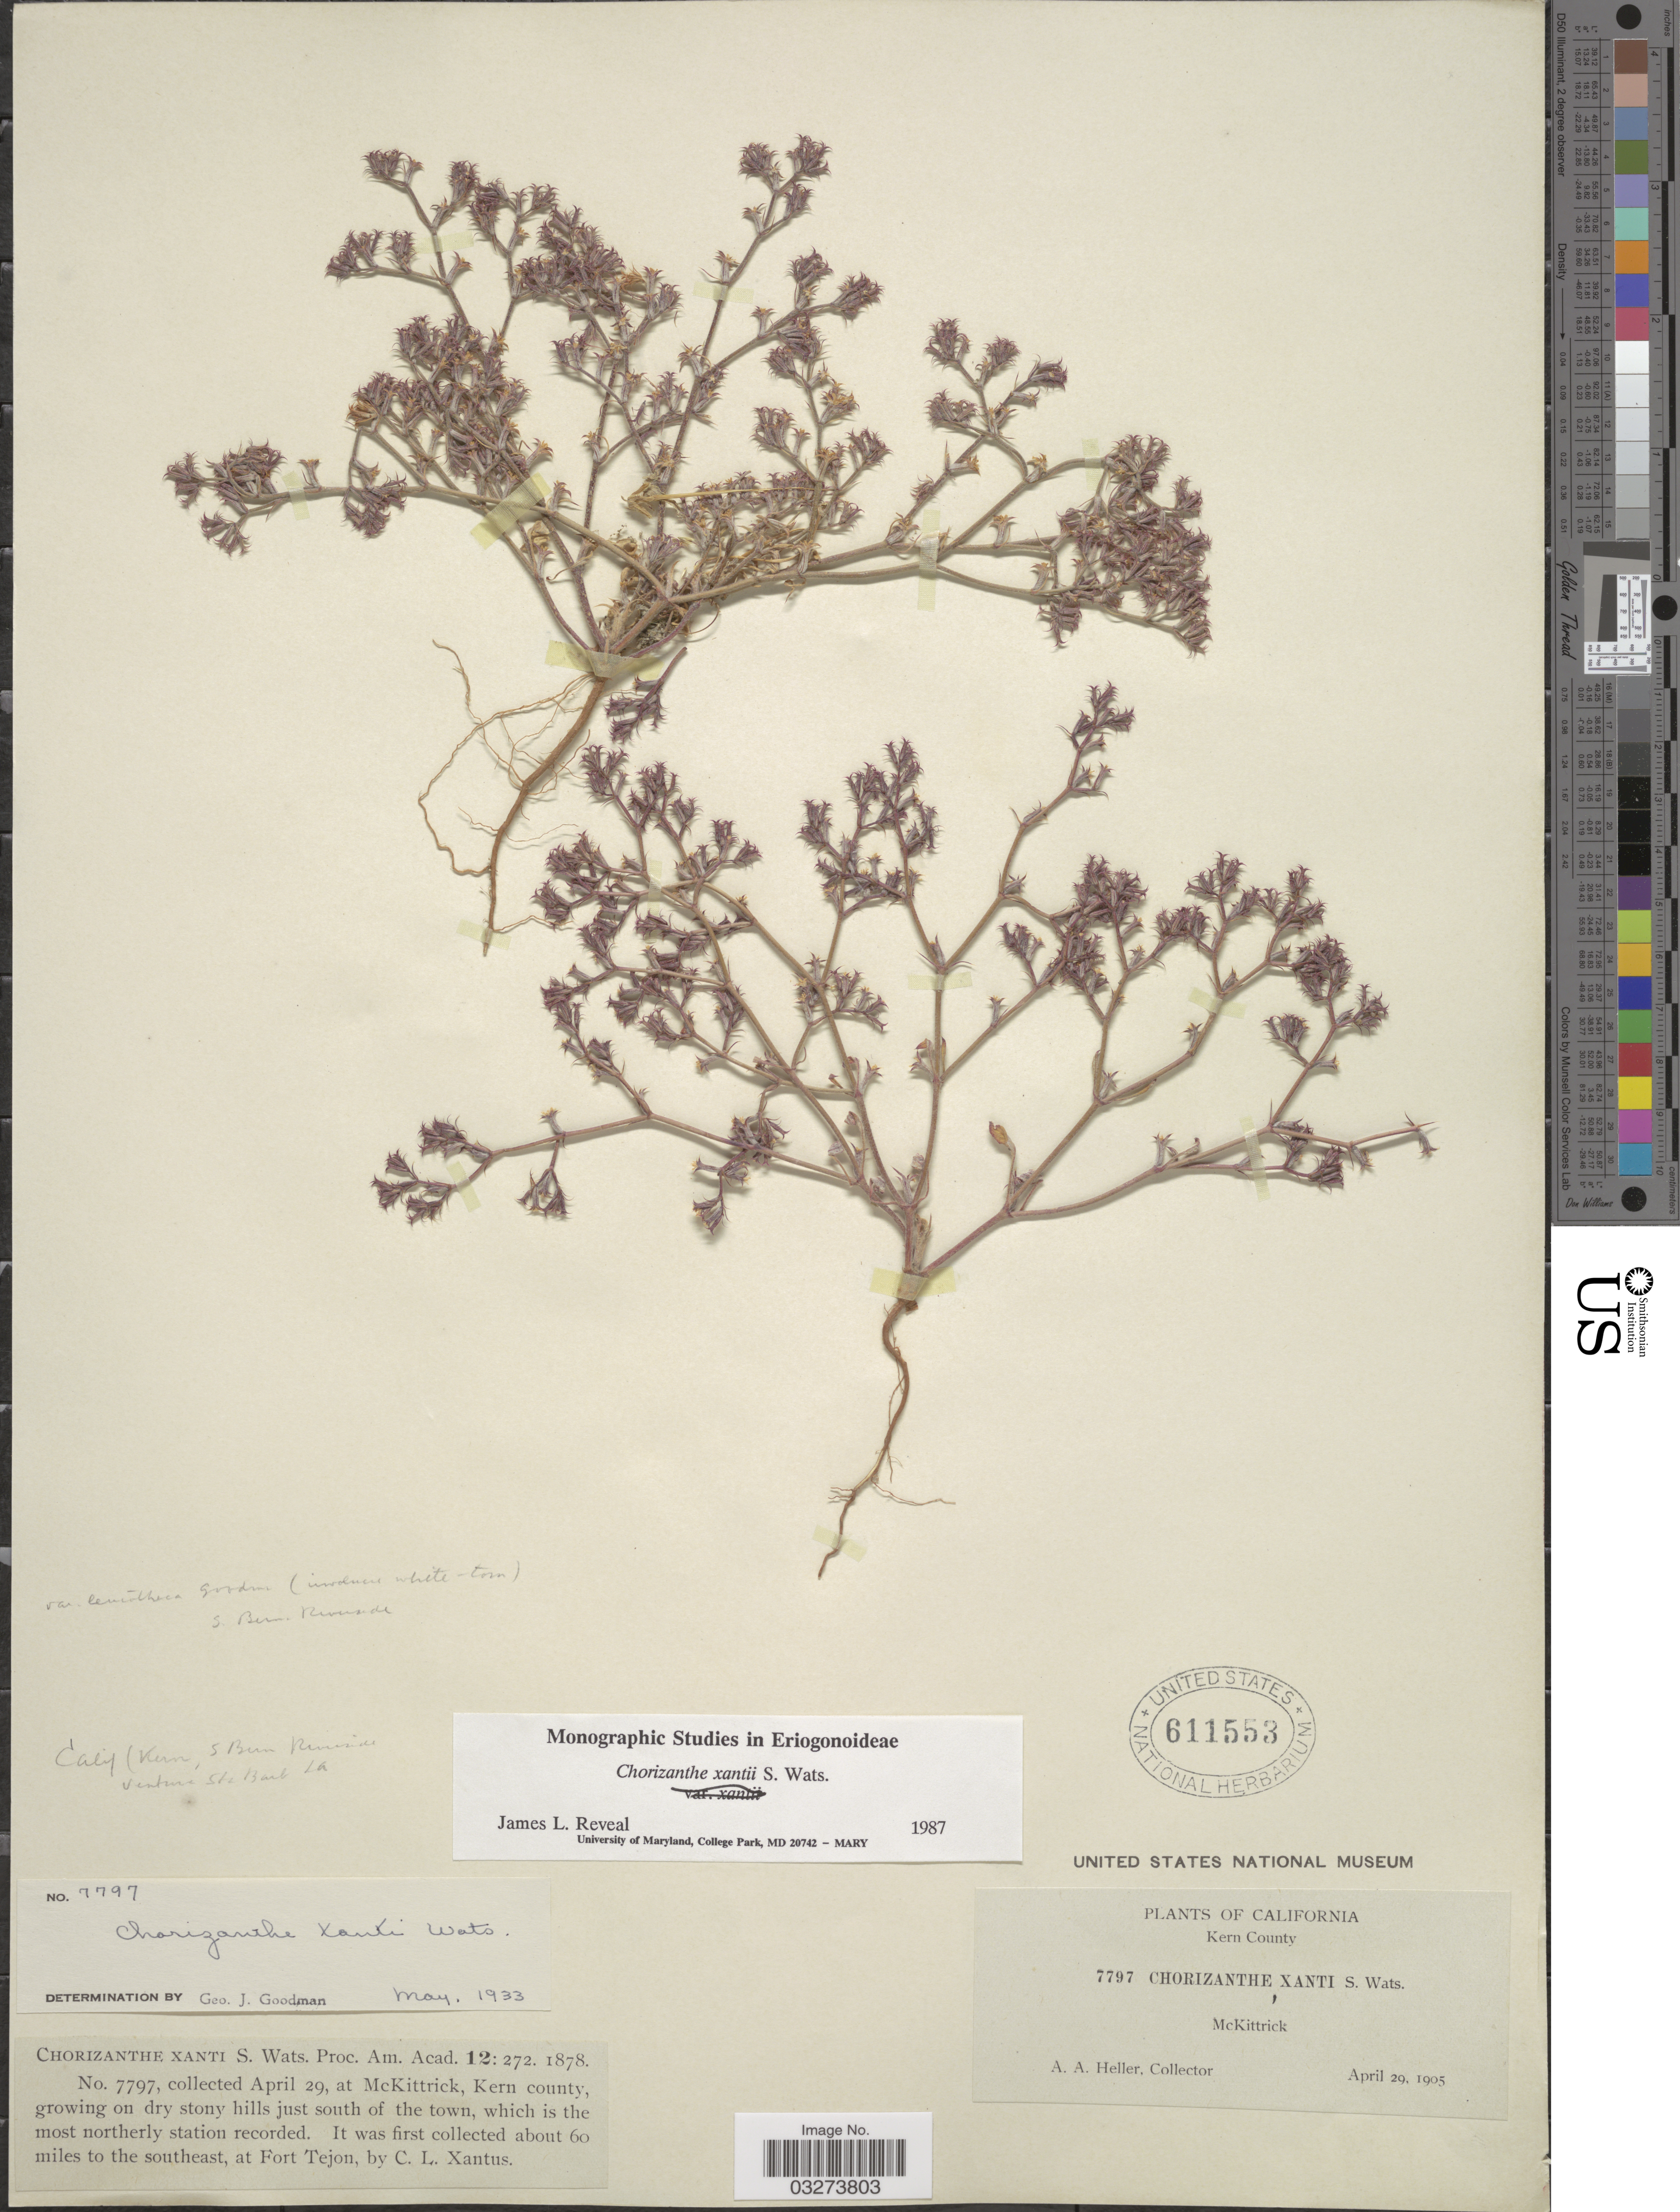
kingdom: Plantae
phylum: Tracheophyta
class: Magnoliopsida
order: Caryophyllales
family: Polygonaceae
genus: Chorizanthe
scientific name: Chorizanthe xanti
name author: S. Watson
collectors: A. A. Heller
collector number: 7797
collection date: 1905-04-29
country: United States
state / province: California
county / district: Kern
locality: Kern County. At McKittrick.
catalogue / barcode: US 611553